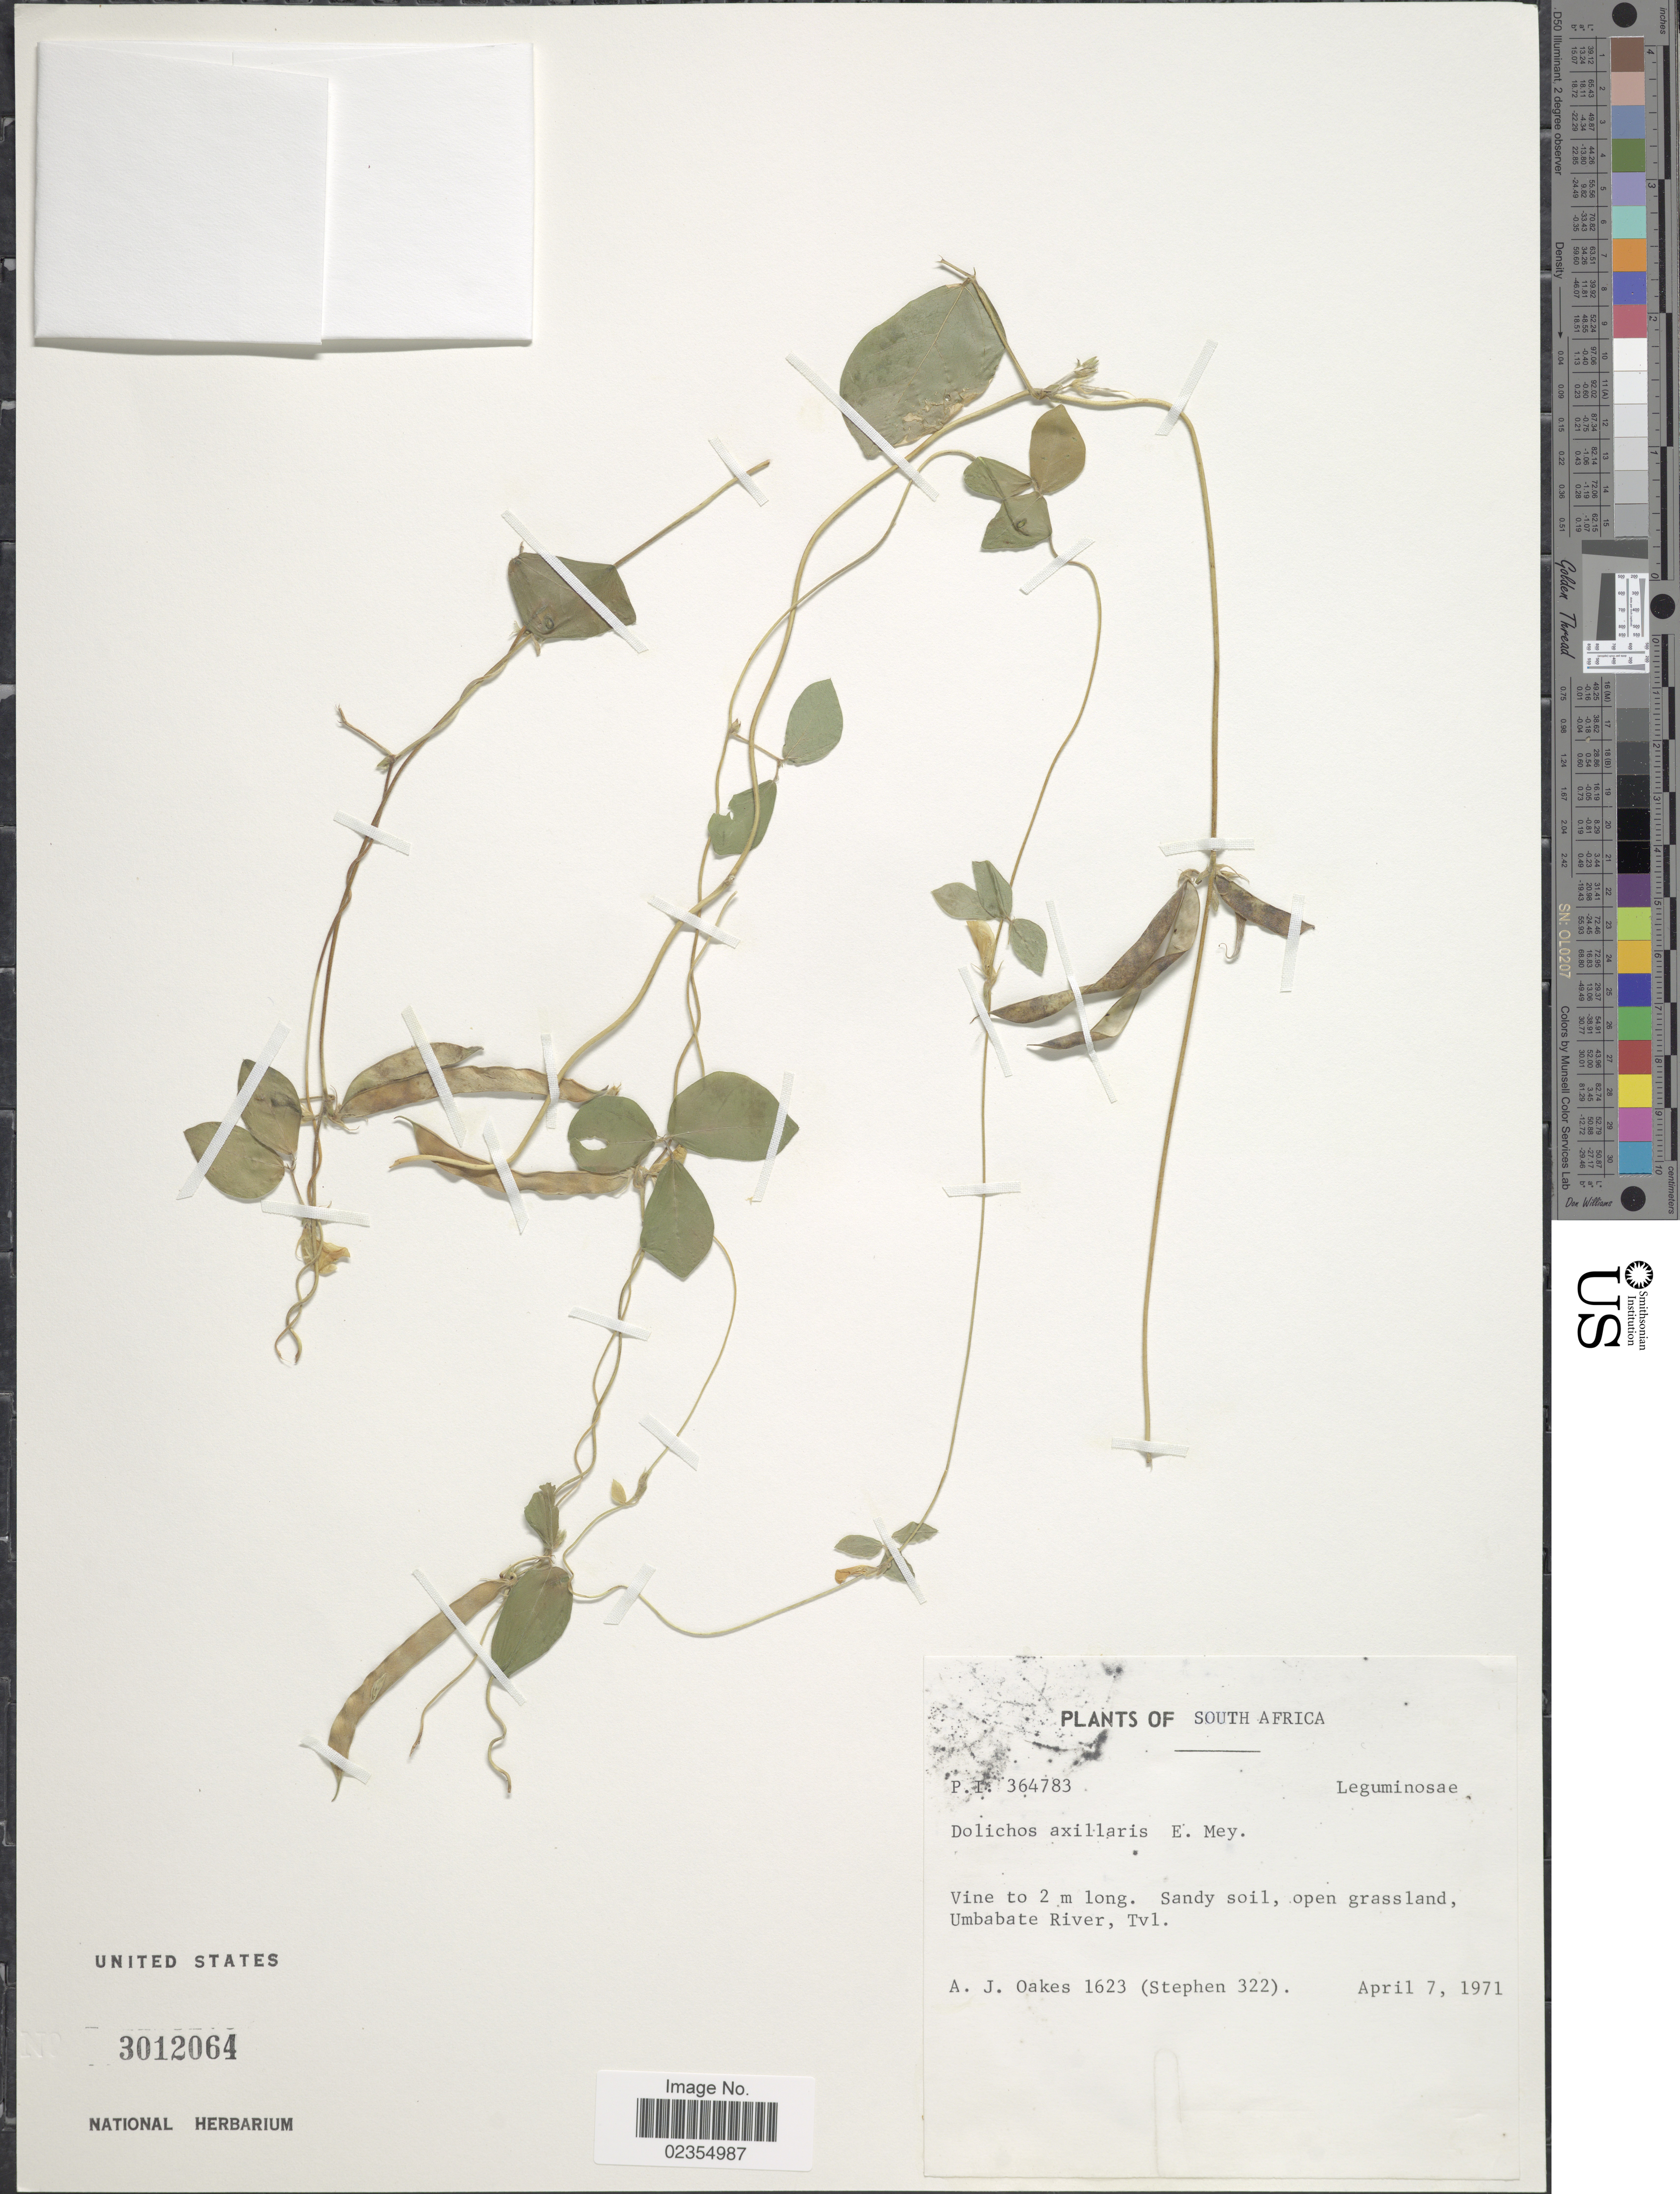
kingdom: Plantae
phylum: Tracheophyta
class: Magnoliopsida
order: Fabales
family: Fabaceae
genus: Macrotyloma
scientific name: Macrotyloma axillare var. axillare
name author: (E. Mey.) Verdc.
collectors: A. Oakes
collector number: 1623 /Stephen 322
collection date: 1971-04-07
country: South Africa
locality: Umbabate River, Tvl.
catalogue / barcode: US 3012064